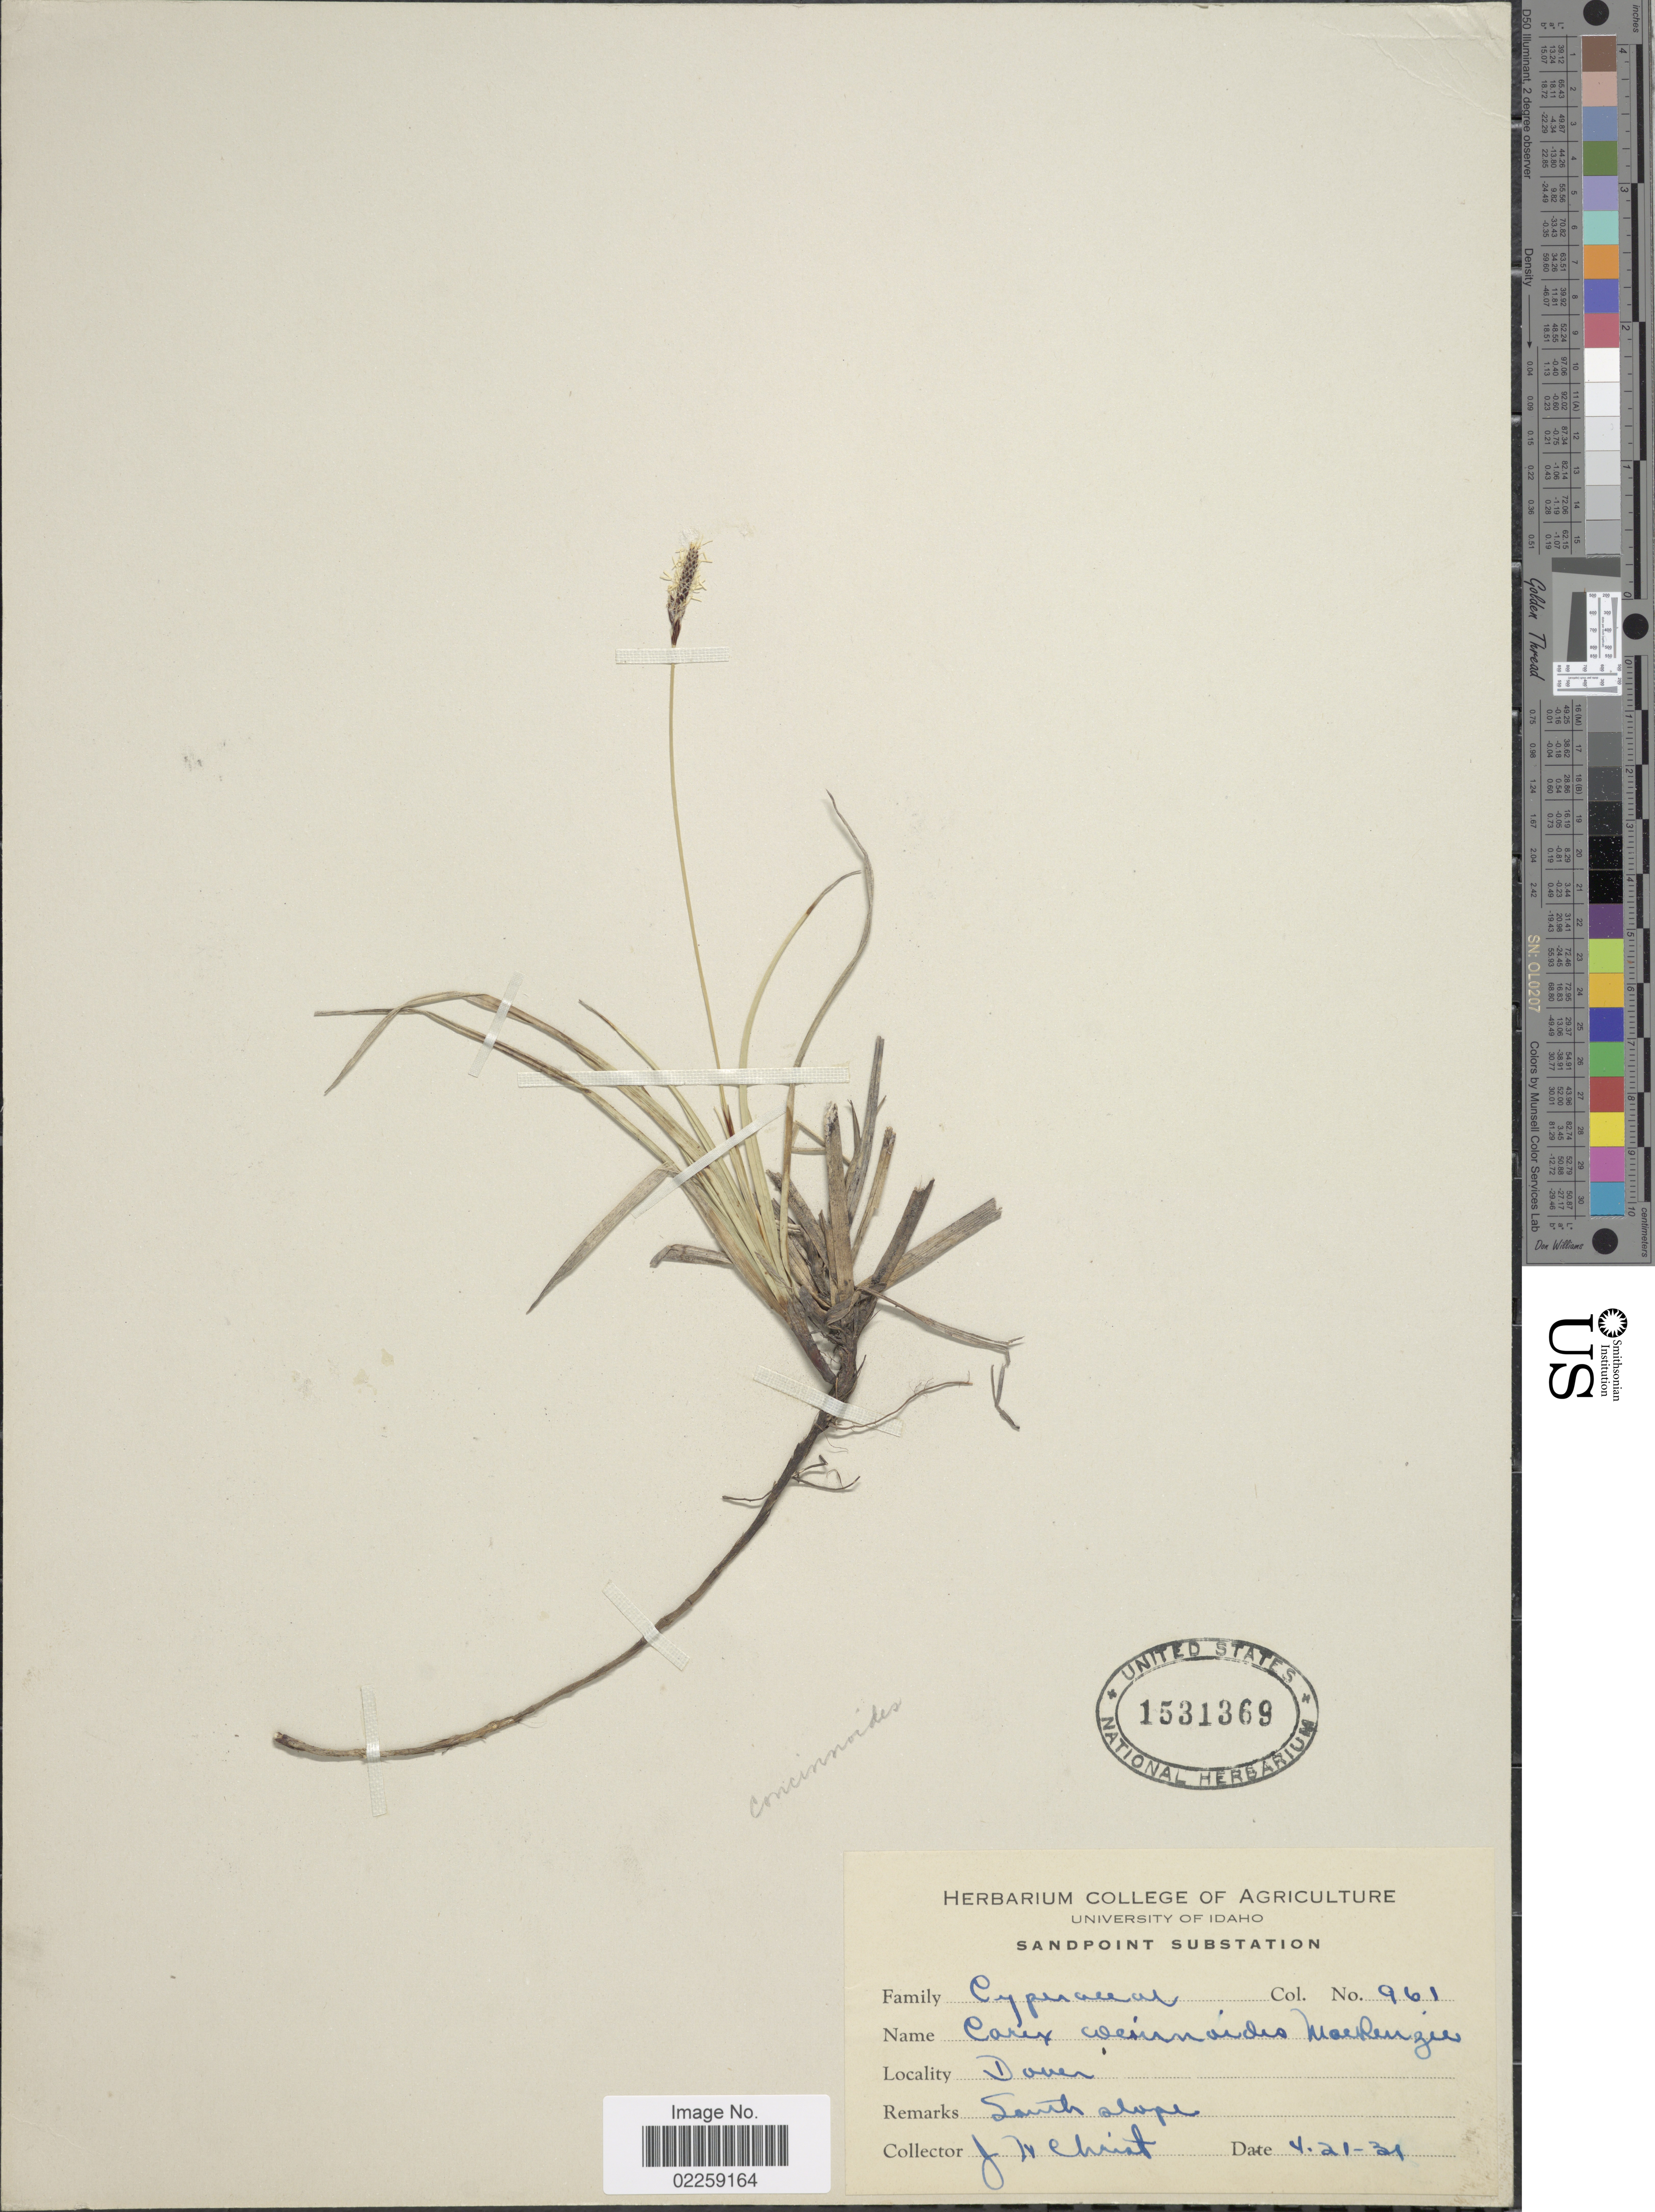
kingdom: Plantae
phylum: Tracheophyta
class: Liliopsida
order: Poales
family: Cyperaceae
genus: Carex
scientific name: Carex concinnoides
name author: Mack.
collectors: J. H. Christ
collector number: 961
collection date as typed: Transcribed d/m/y: 21/4/31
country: United States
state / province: Idaho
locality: Sandpoint Substation. Dover, South slope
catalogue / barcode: US 1531369